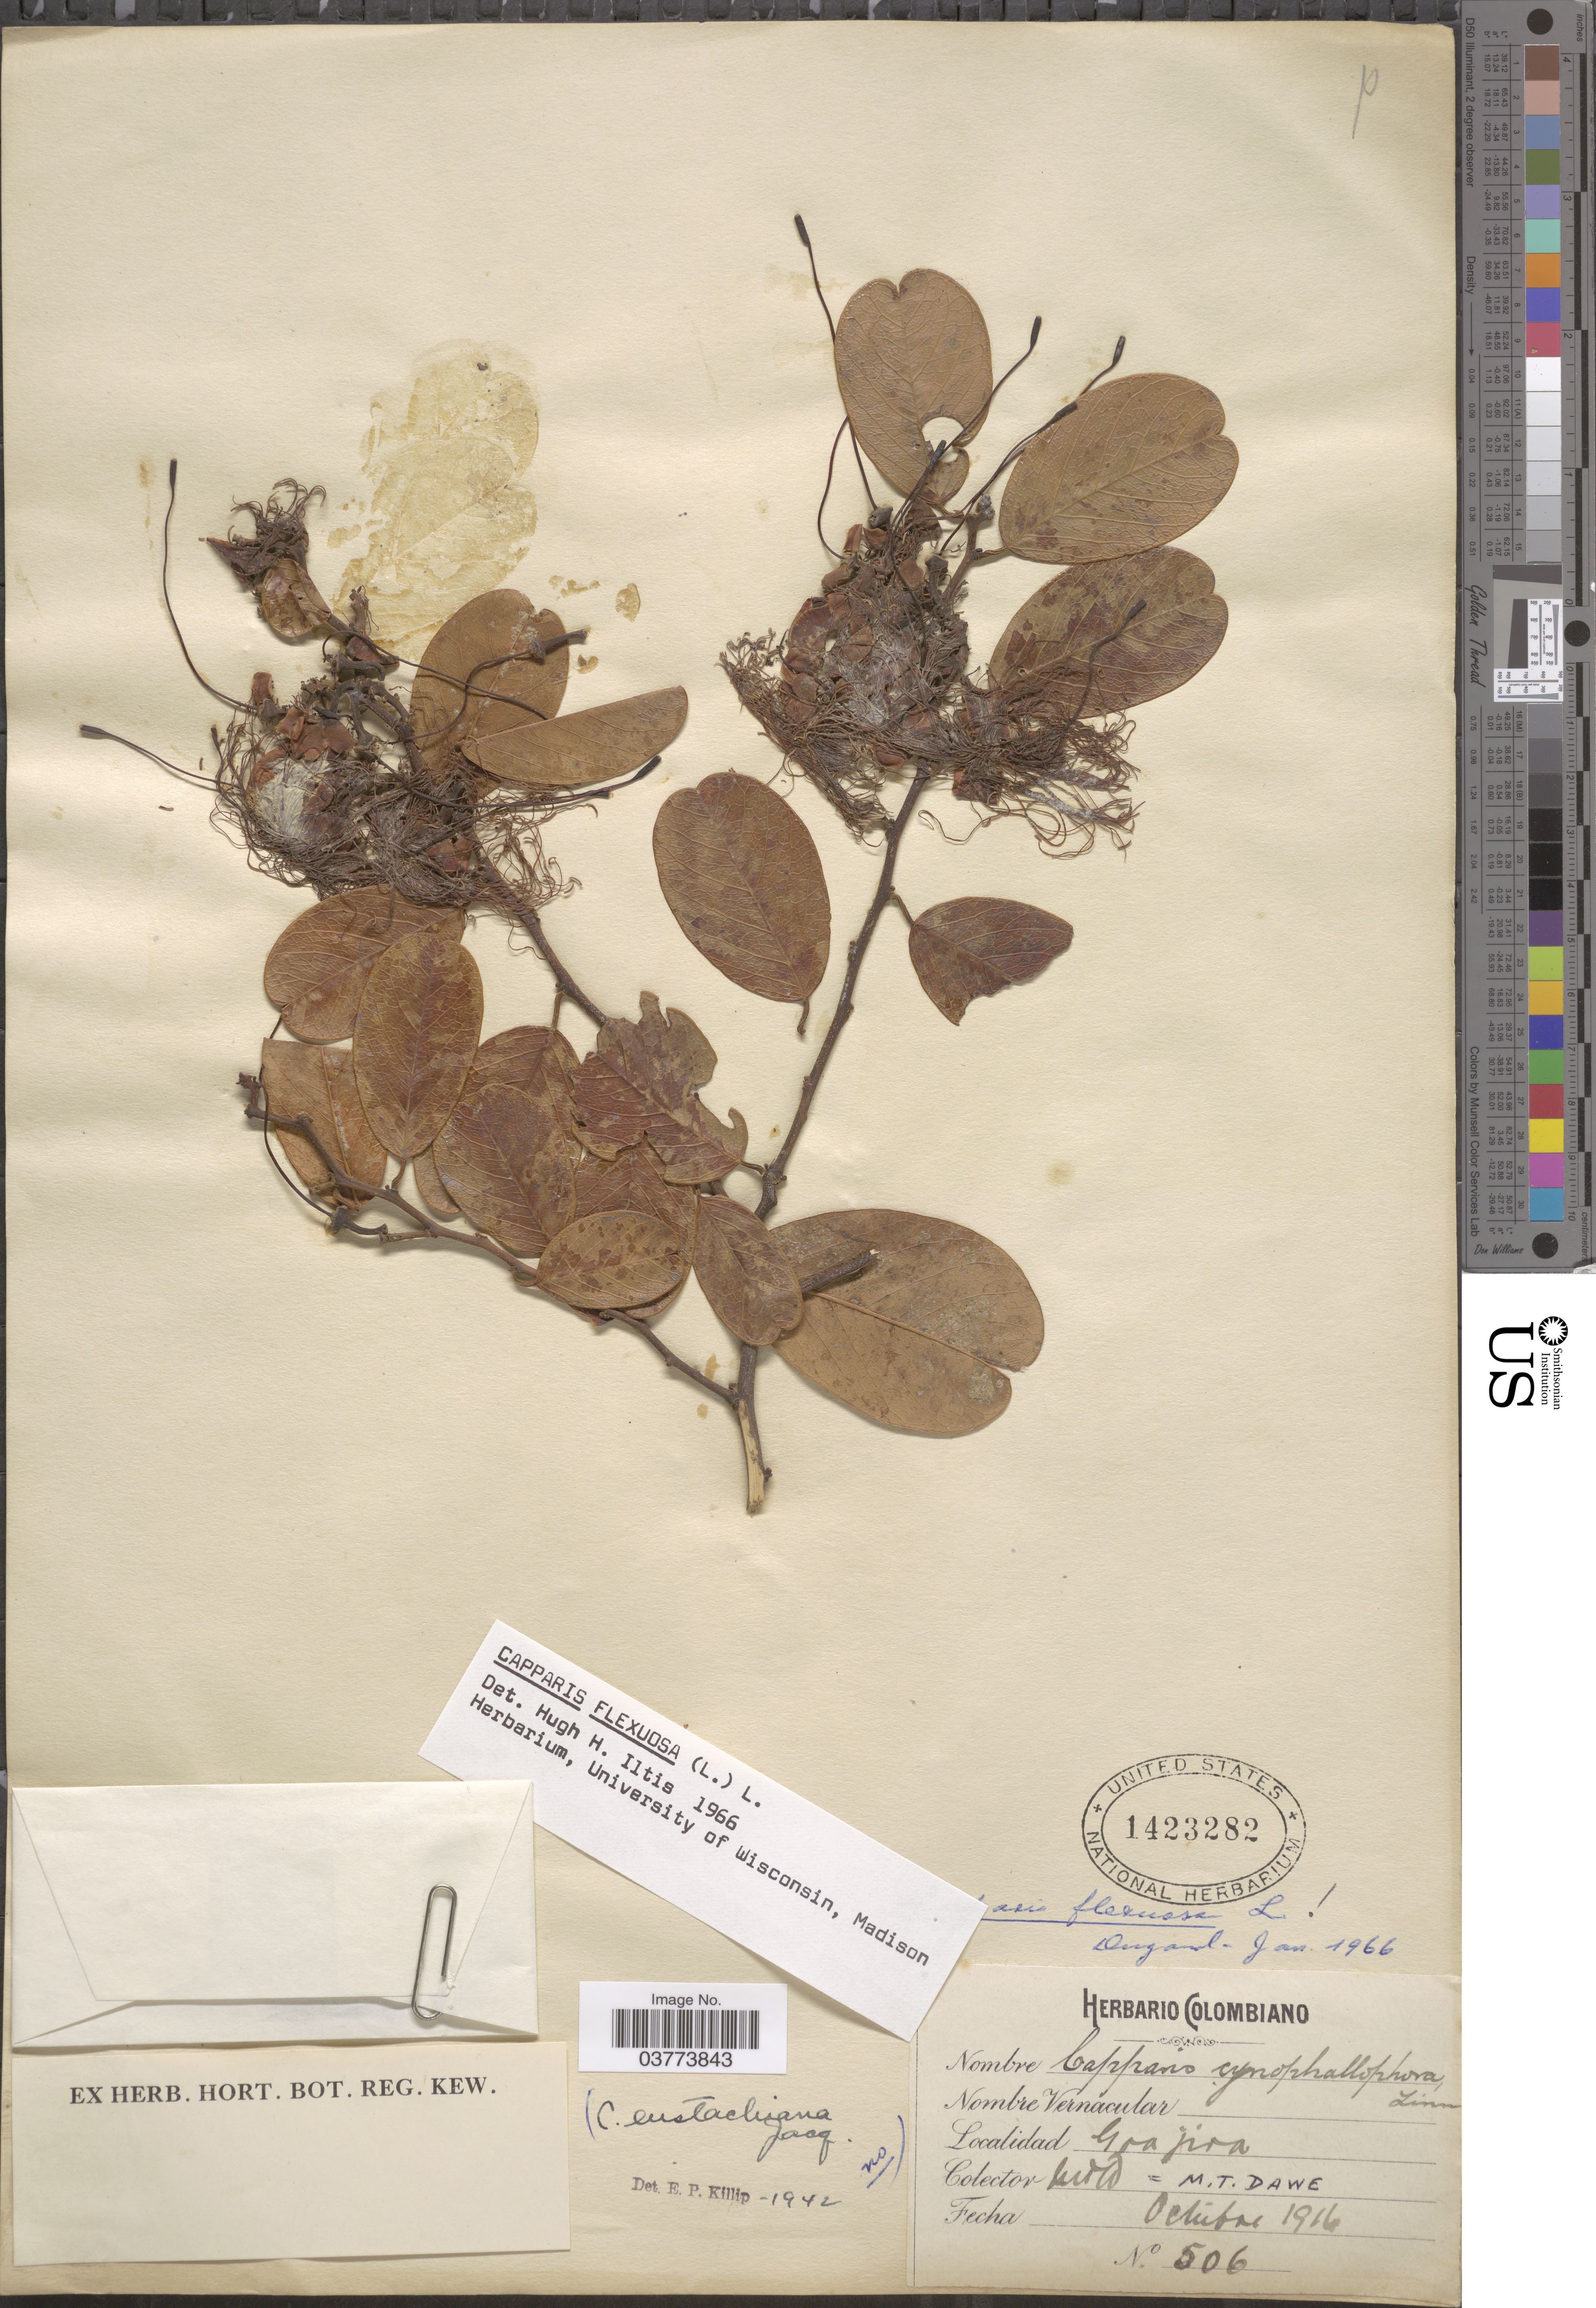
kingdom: Plantae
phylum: Tracheophyta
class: Magnoliopsida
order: Brassicales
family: Capparaceae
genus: Cynophalla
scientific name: Cynophalla flexuosa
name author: (L.) J. Presl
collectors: M. T. Dawe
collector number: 506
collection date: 1916-10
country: Colombia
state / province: La Guajira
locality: Guajira.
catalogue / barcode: US 1423282